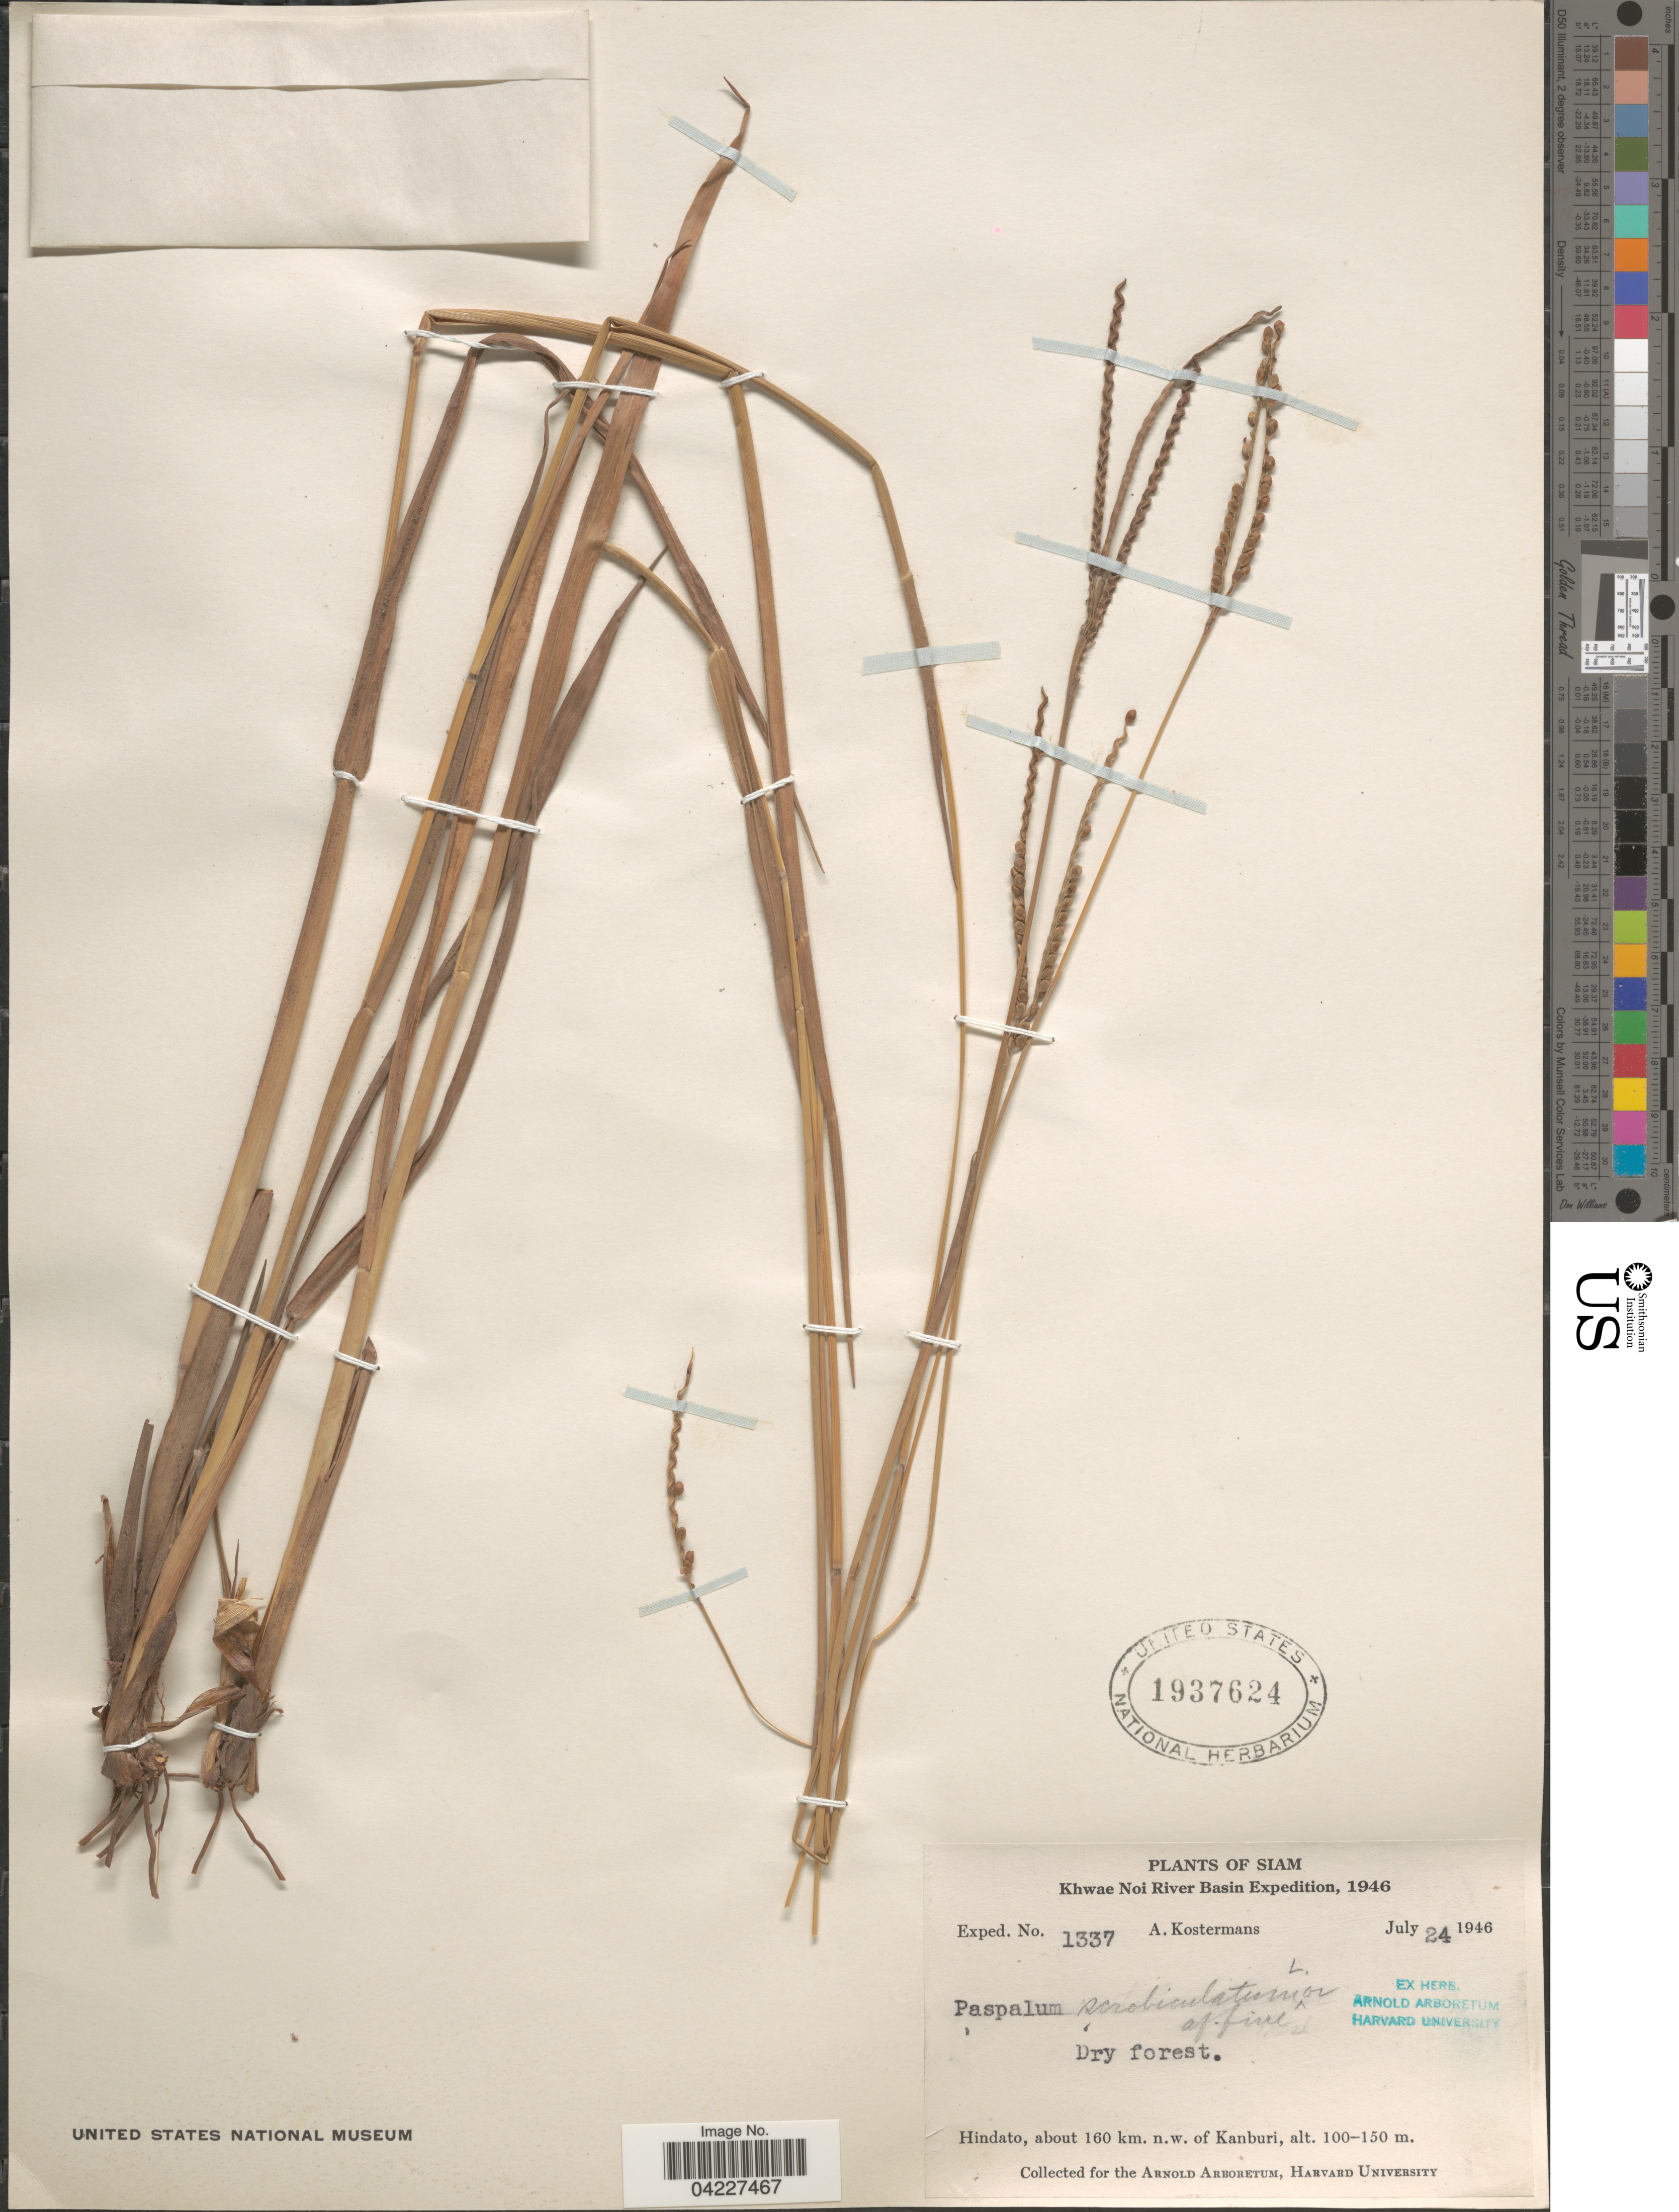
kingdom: Plantae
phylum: Tracheophyta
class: Liliopsida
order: Poales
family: Poaceae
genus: Paspalum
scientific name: Paspalum scrobiculatum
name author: L.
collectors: A. J. G. Kostermans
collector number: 1337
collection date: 1946-07-24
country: Thailand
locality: Siam. Khwae Noi River Basin Expedition, 1946. Hindato, about 160 km. n.w. of Kanburi.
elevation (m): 100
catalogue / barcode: US 1937624